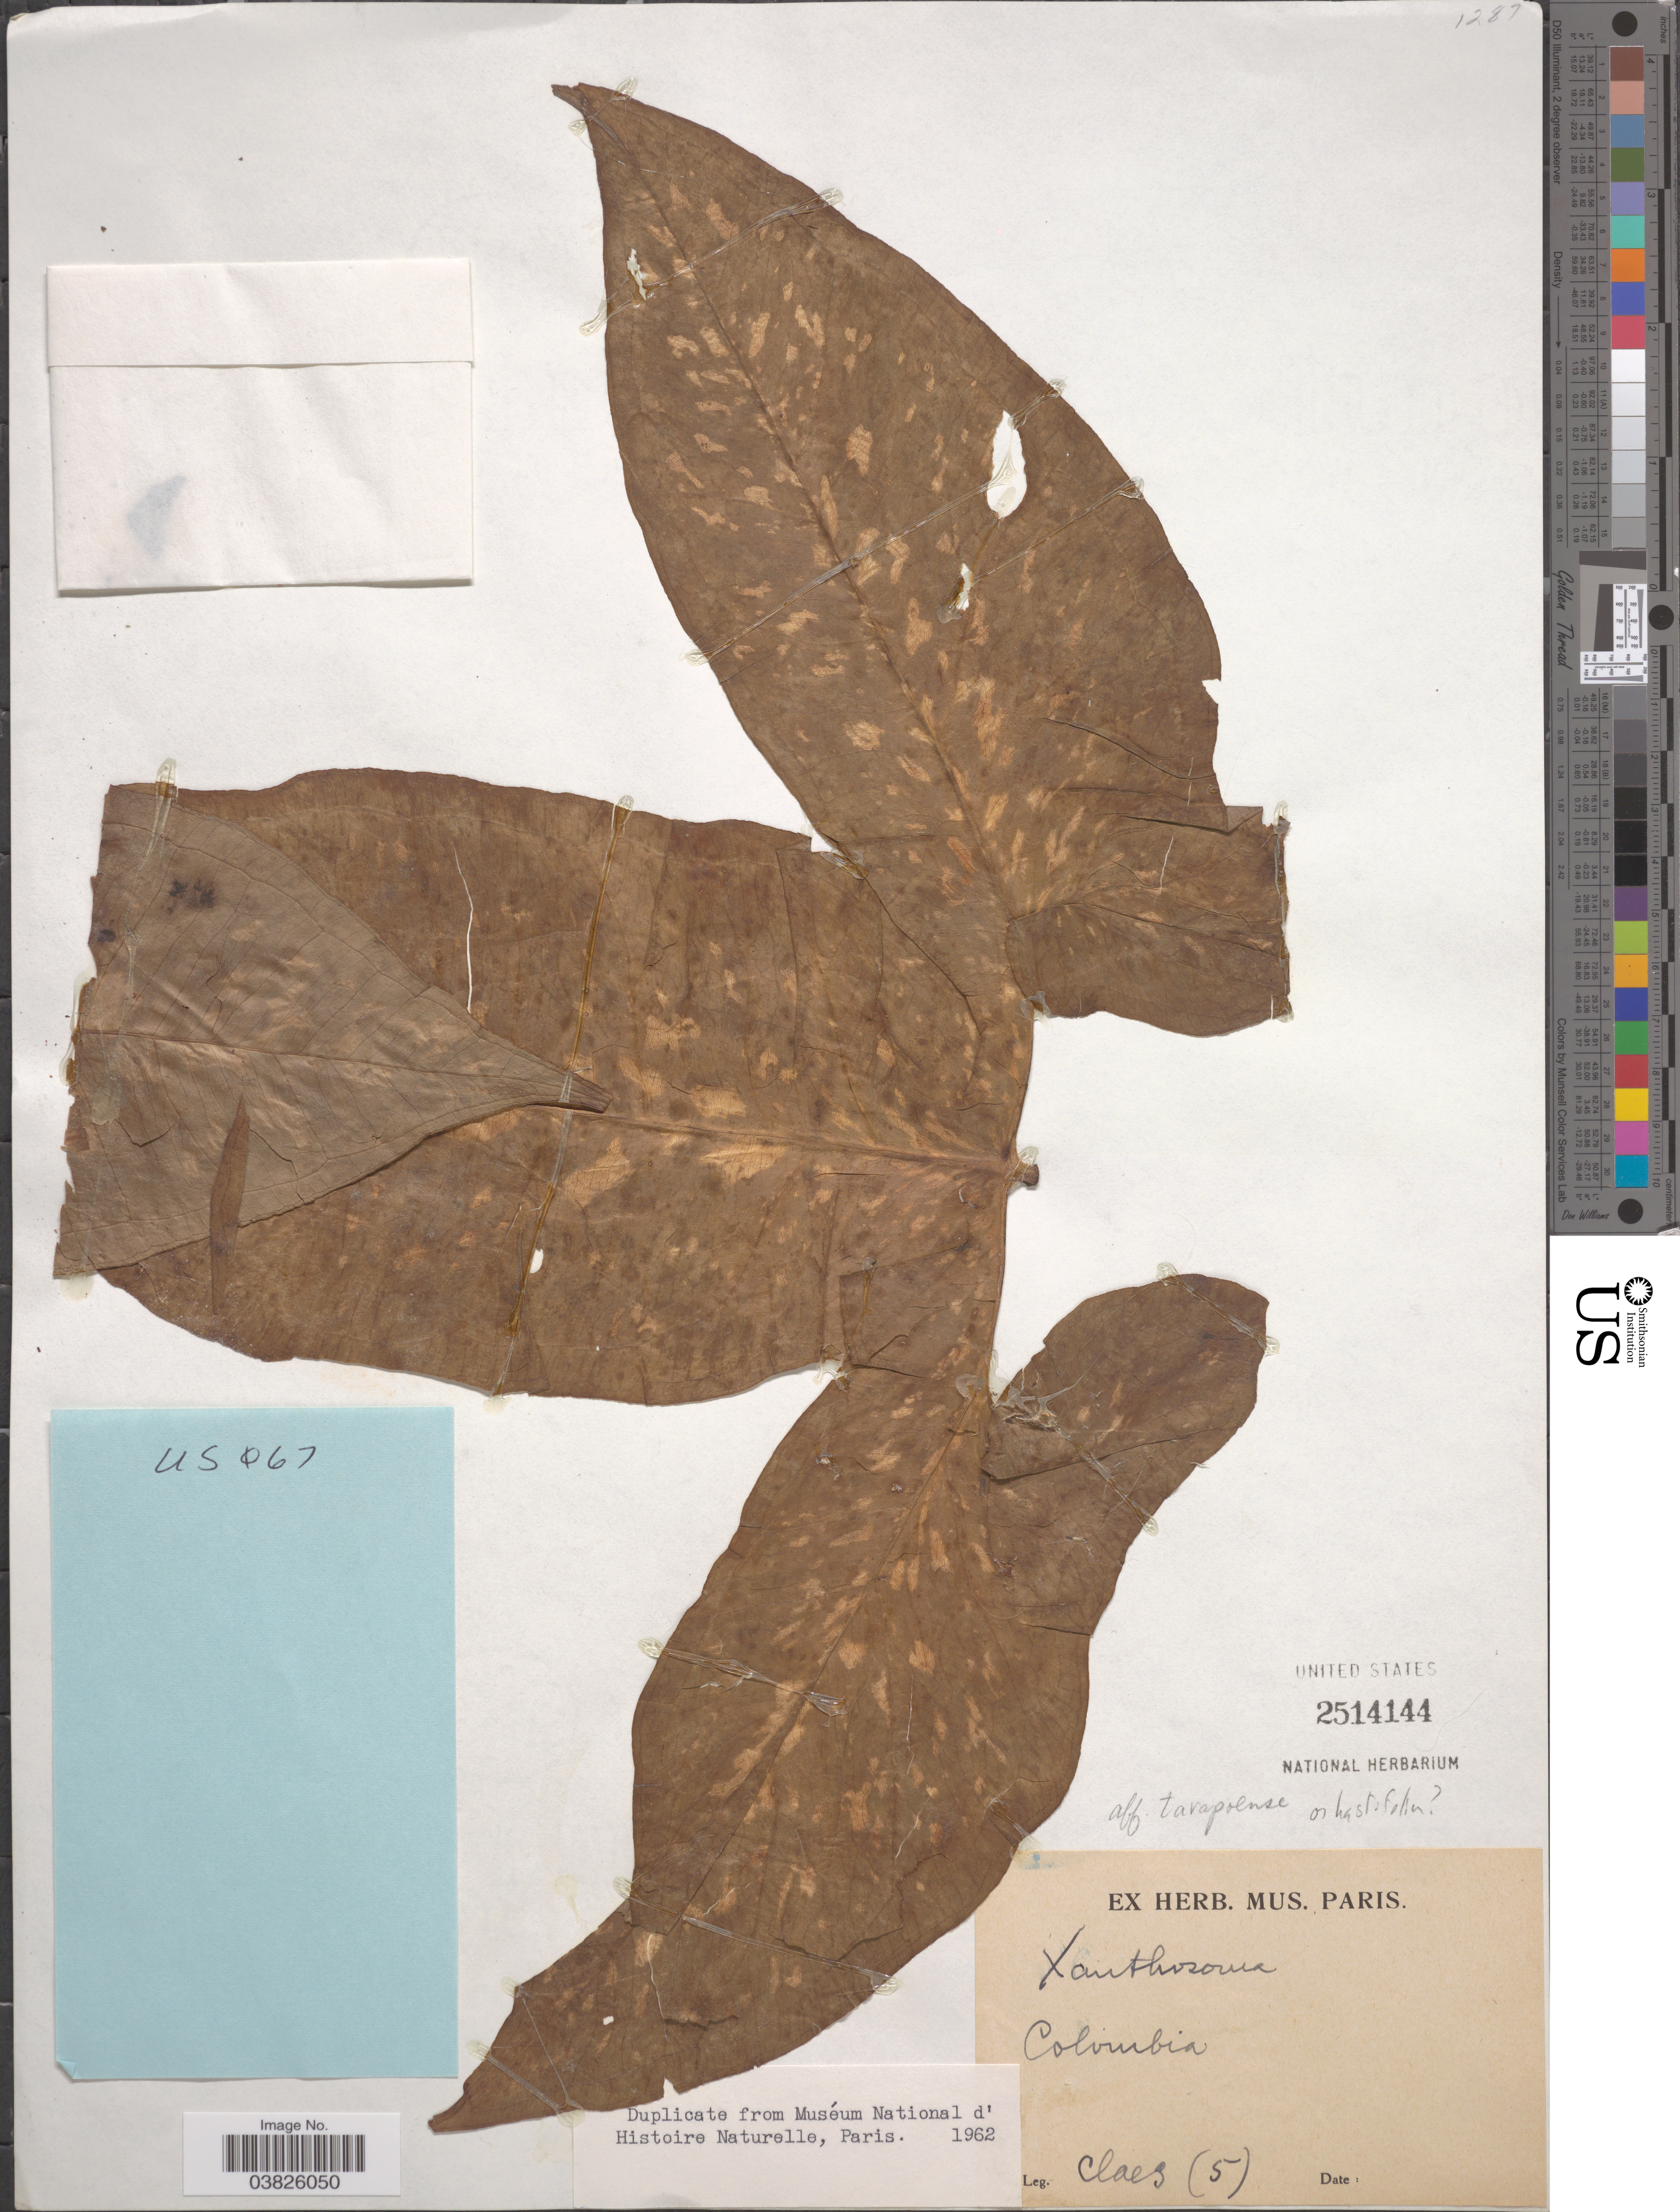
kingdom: Plantae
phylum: Tracheophyta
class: Liliopsida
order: Alismatales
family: Araceae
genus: Xanthosoma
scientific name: Xanthosoma tarapotense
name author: Engl.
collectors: Claes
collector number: (5)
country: Colombia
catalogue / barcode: US 2514144